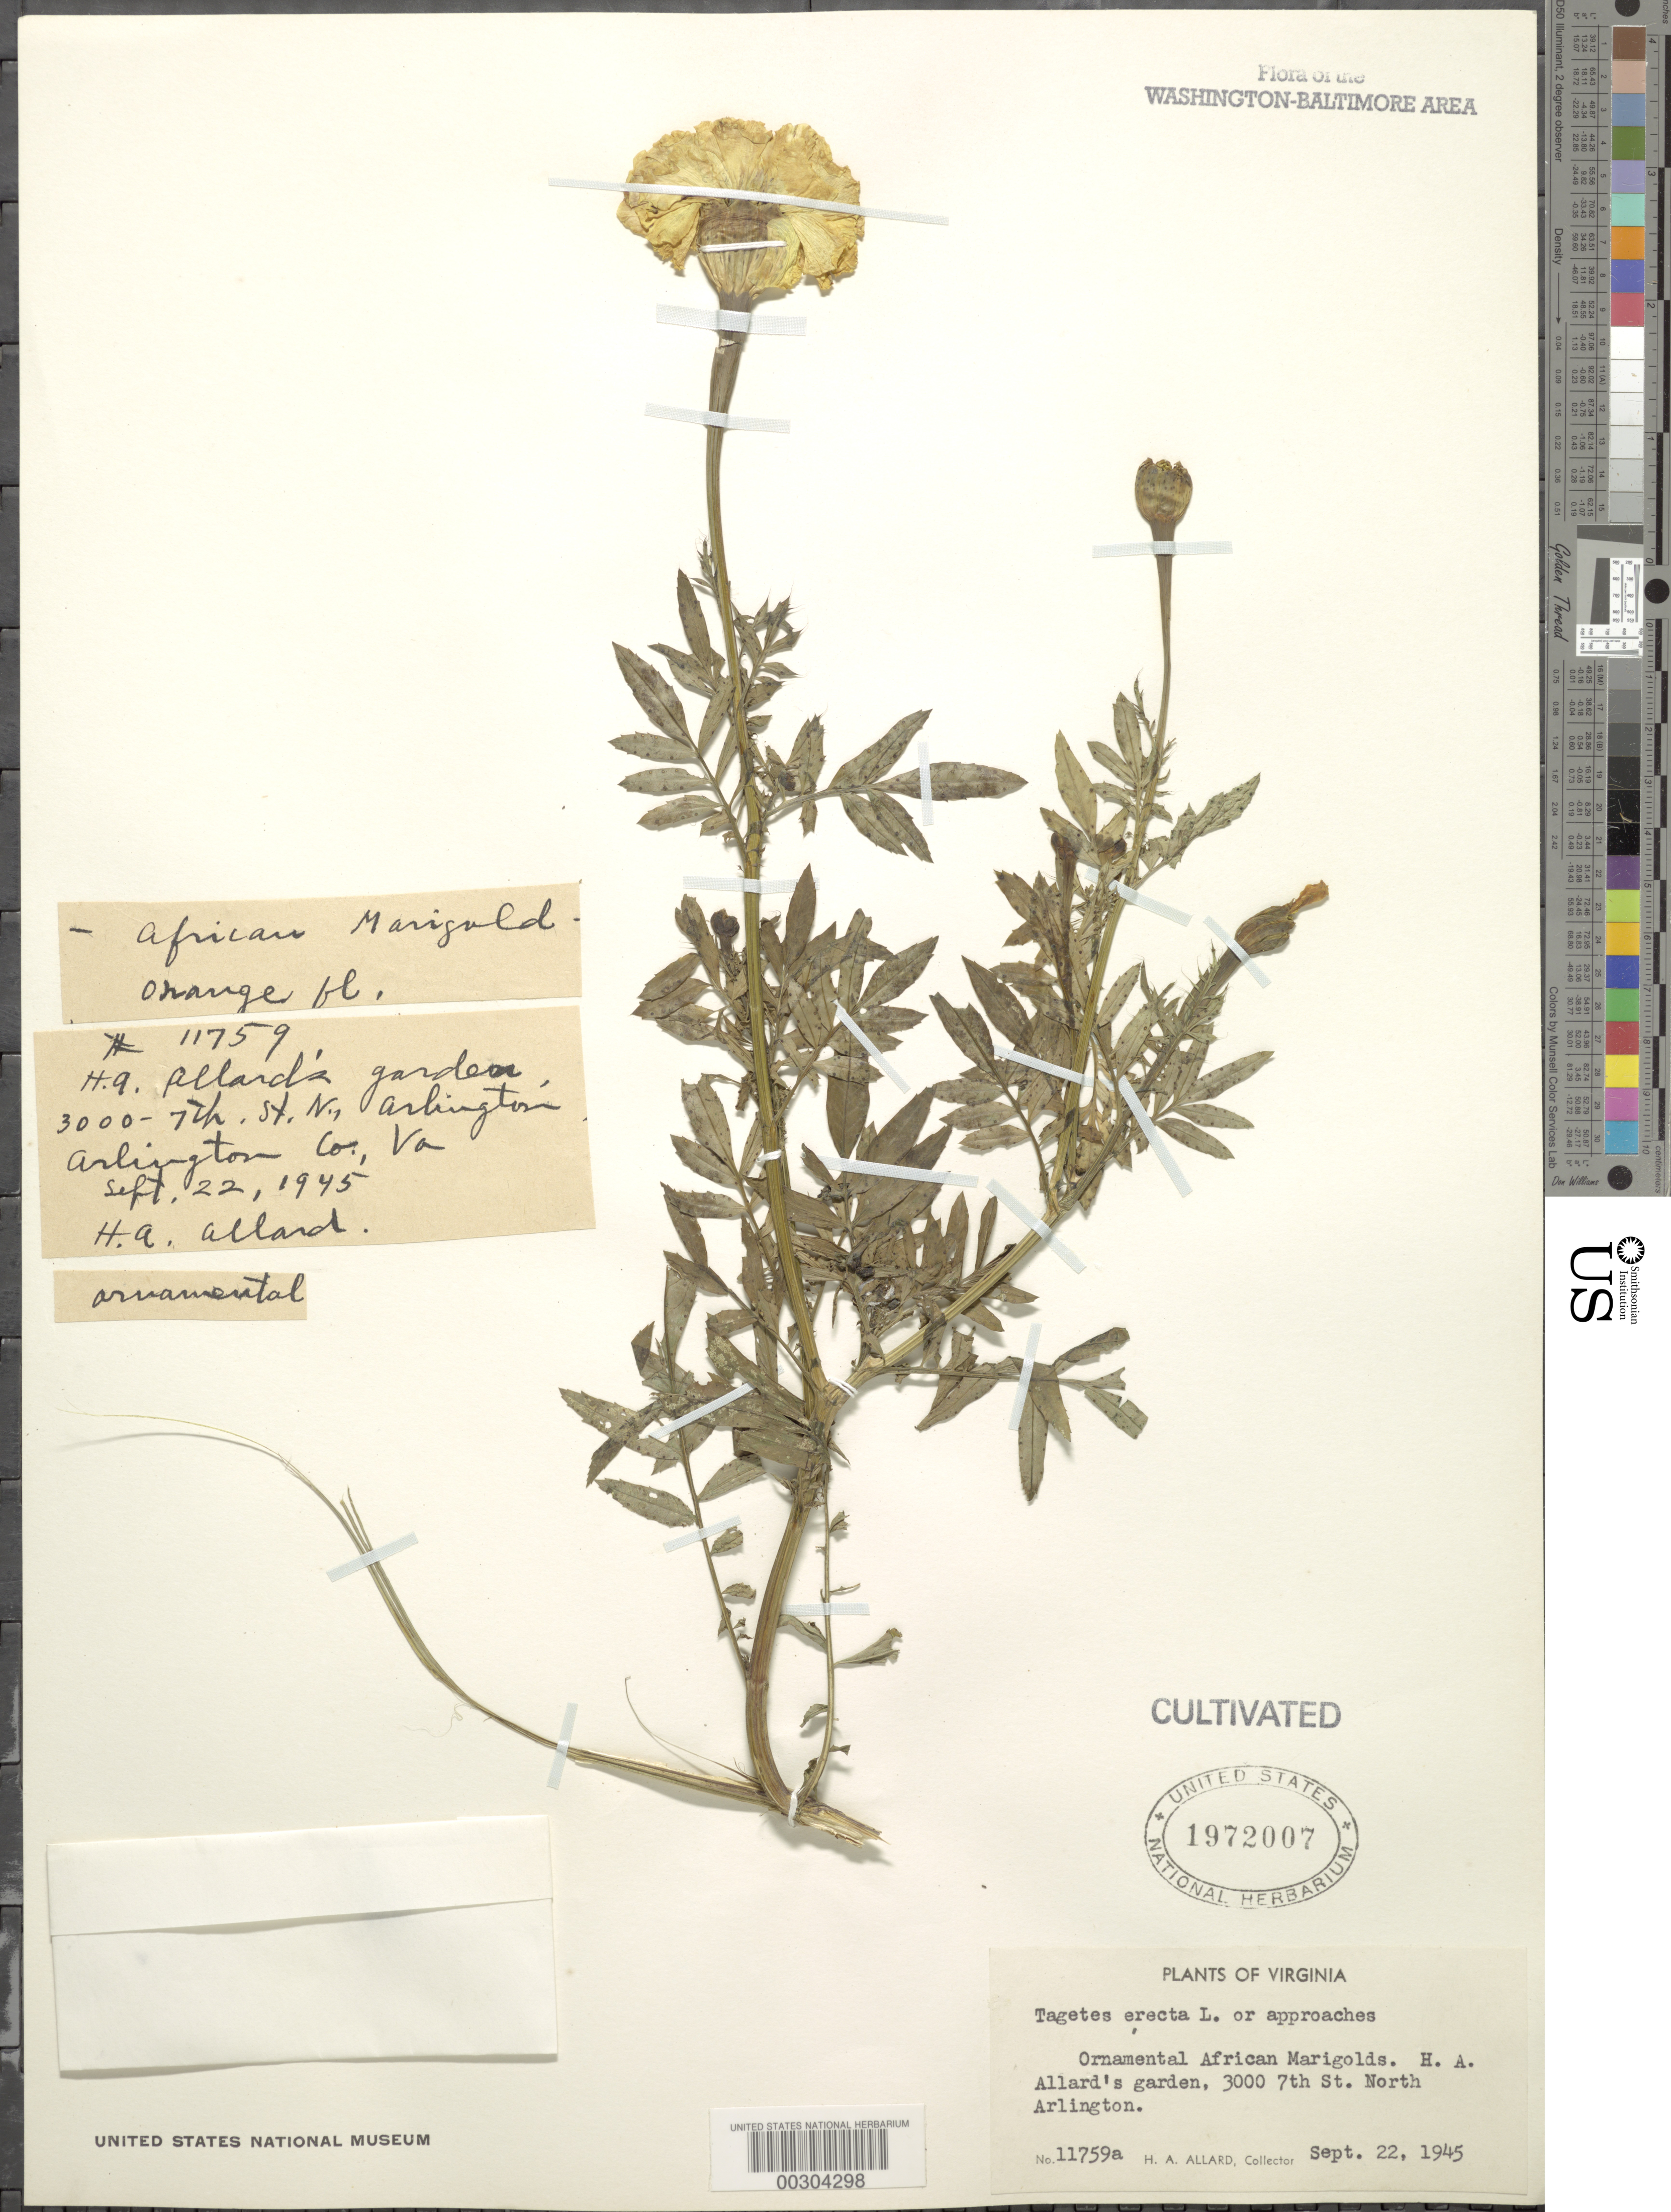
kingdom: Plantae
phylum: Tracheophyta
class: Magnoliopsida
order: Asterales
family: Asteraceae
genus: Tagetes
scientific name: Tagetes erecta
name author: L.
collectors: H. A. Allard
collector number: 11759A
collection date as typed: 22 Sep 1945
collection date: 1945-09-22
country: United States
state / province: Virginia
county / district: Arlington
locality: North Arlington, 3000 7th St, Allard's garden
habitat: Garden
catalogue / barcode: US 1972007